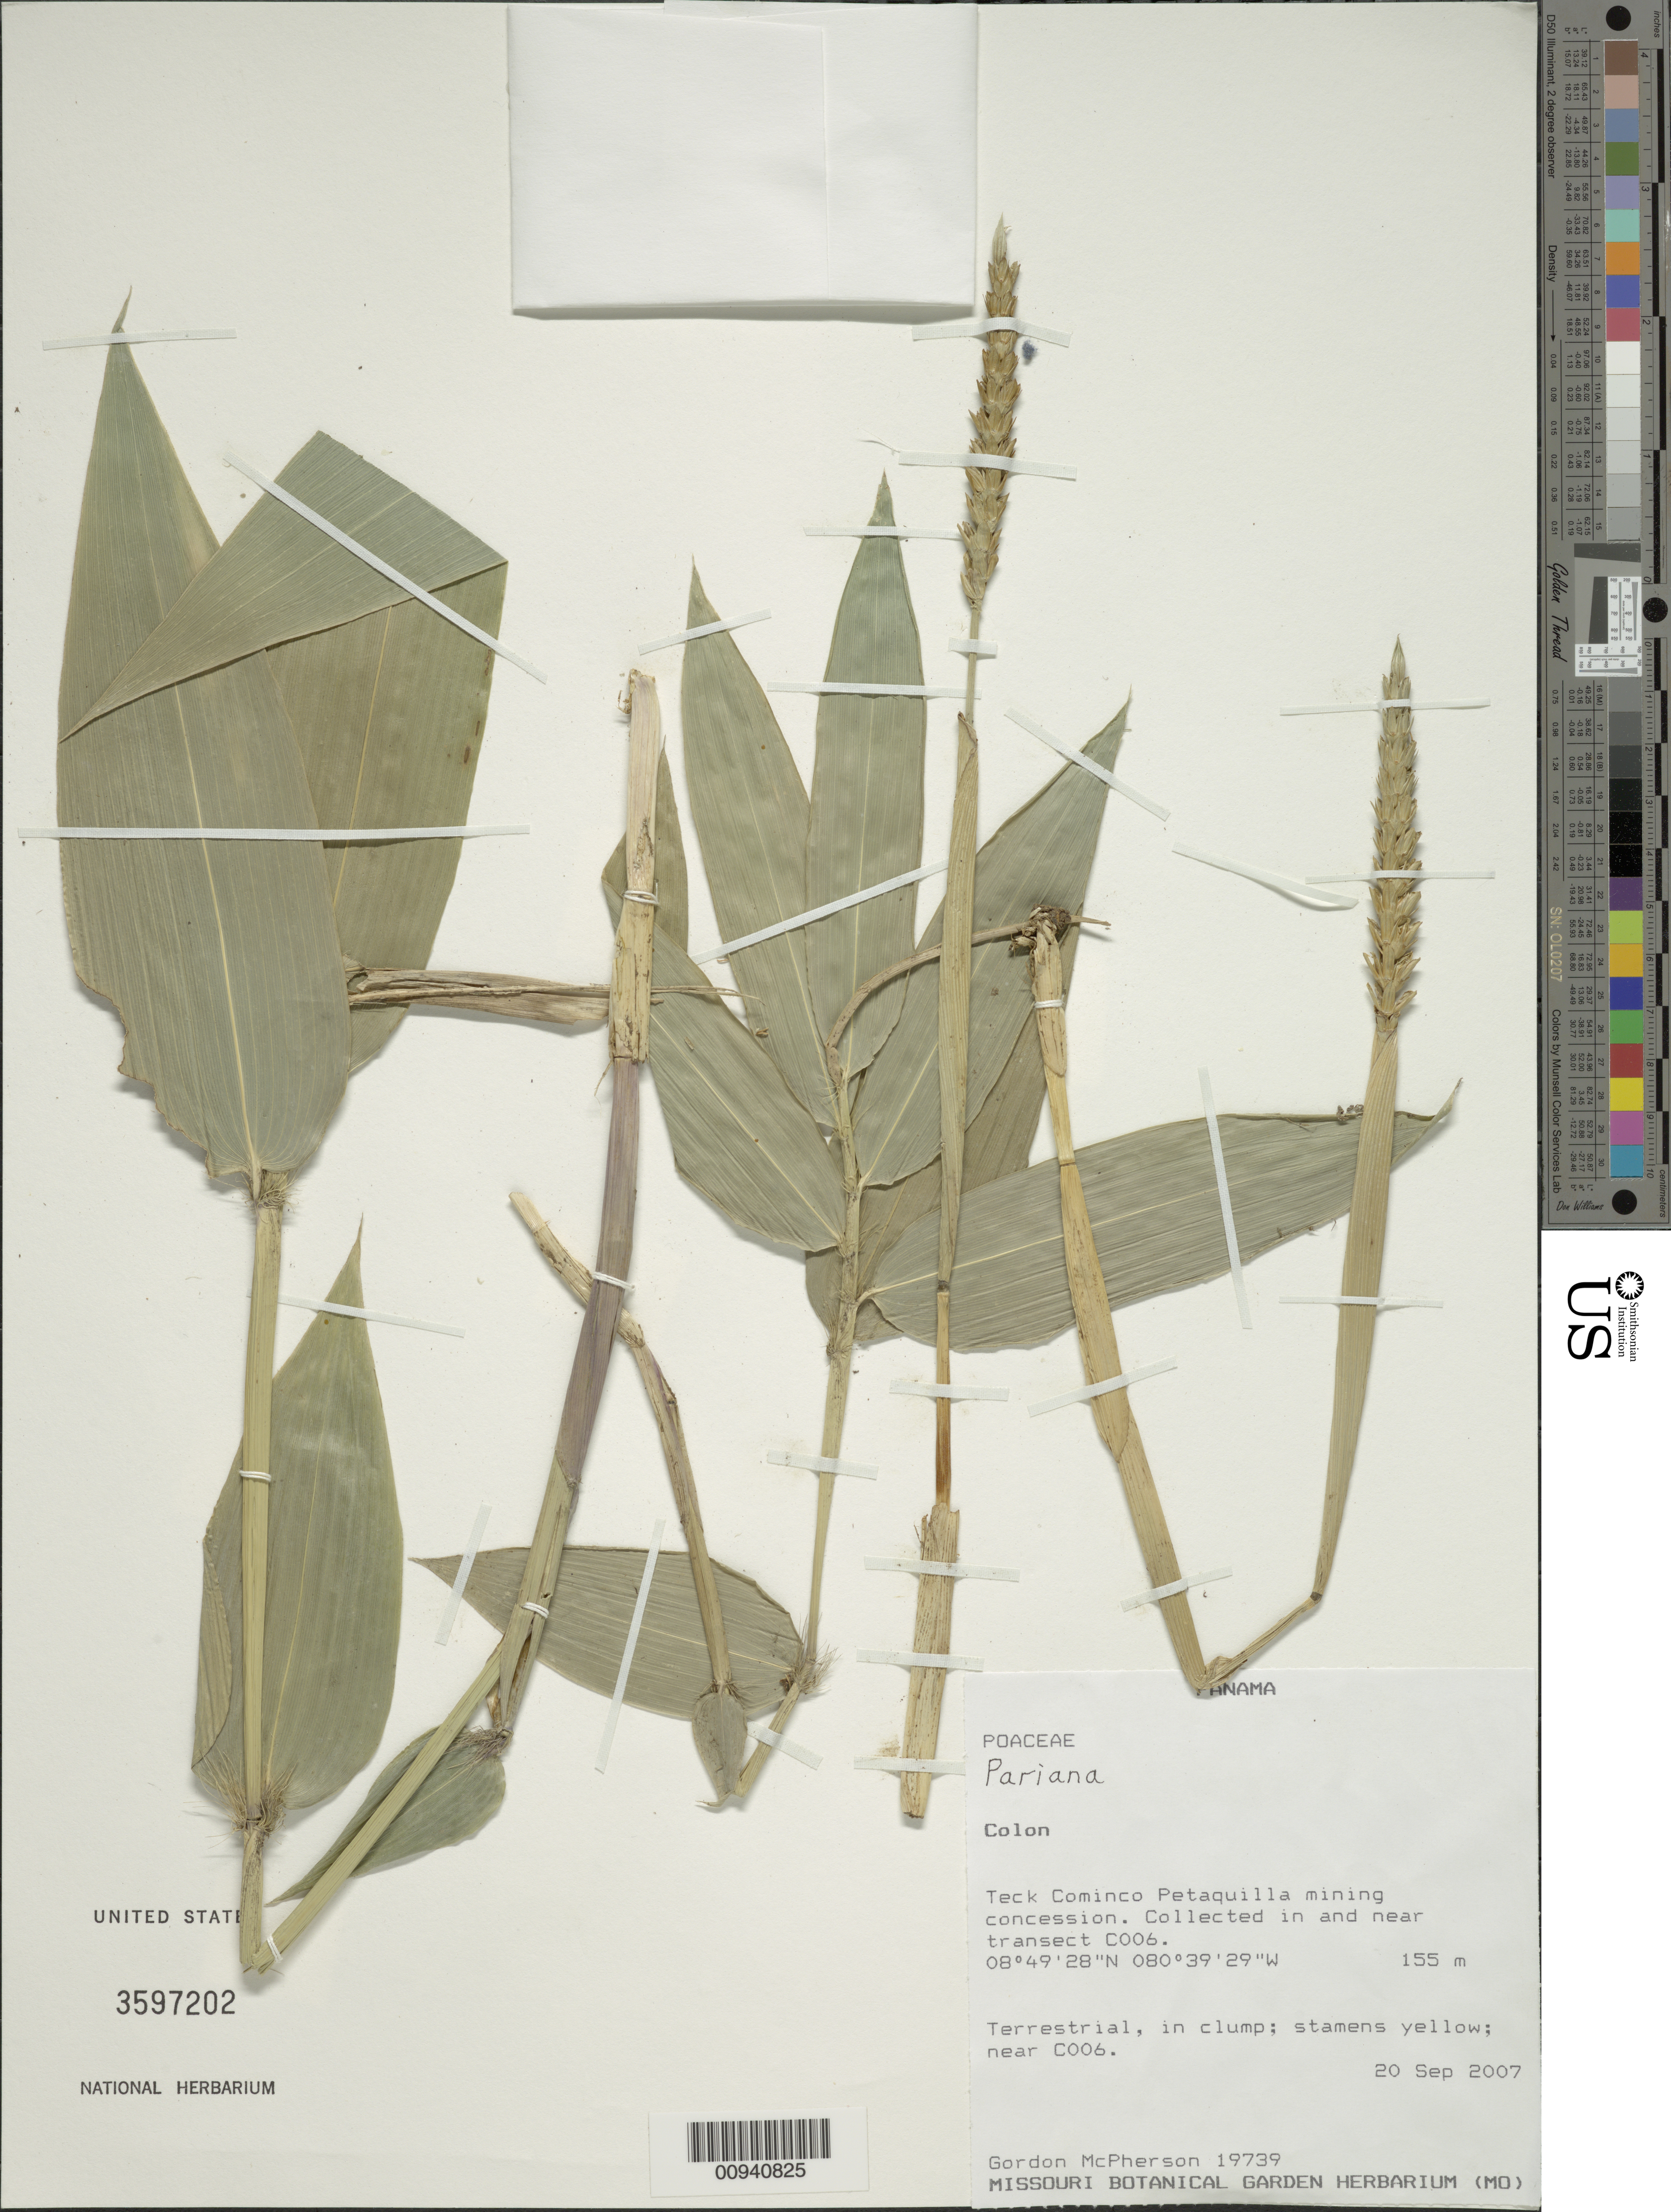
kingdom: Plantae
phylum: Tracheophyta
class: Liliopsida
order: Poales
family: Poaceae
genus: Pariana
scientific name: Pariana sp.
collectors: G. D. McPherson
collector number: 19739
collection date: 2007-09-20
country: Panama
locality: Teck Cominco Petaquilla mining concession. Collected in and near transect C006.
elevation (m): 155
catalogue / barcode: US 3597202